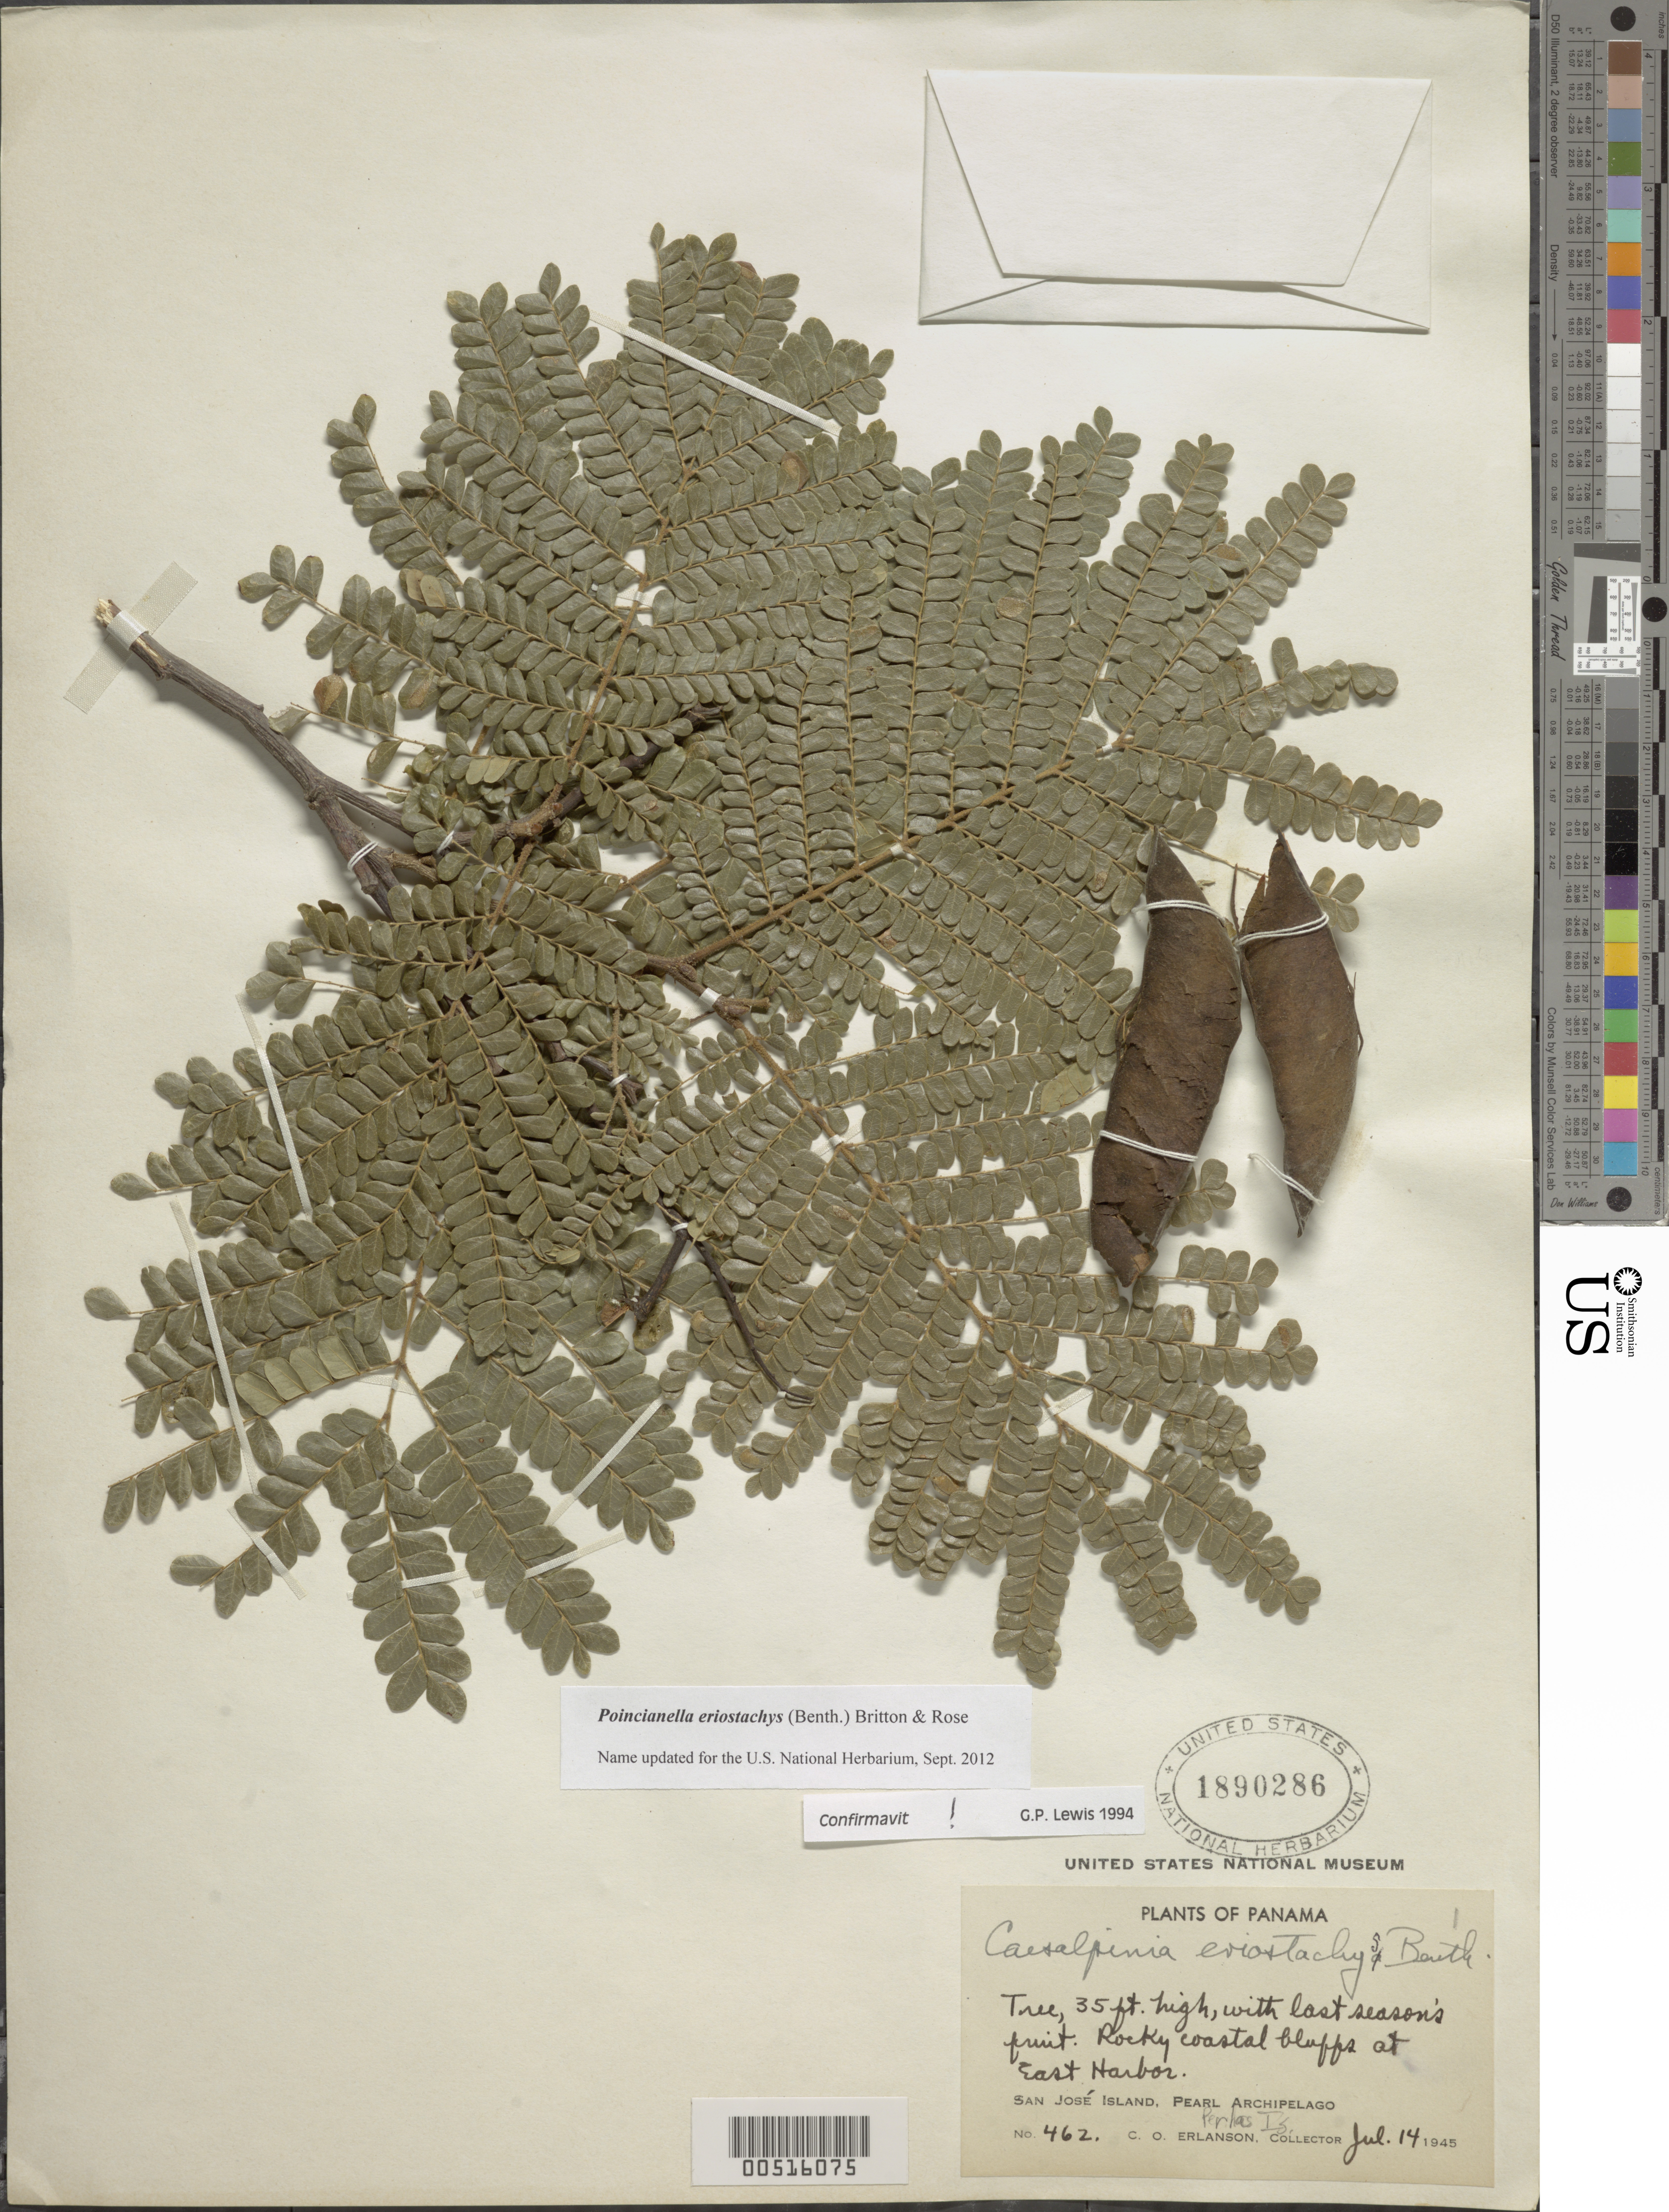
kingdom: Plantae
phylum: Tracheophyta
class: Magnoliopsida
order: Fabales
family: Fabaceae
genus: Cenostigma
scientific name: Cenostigma eriostachys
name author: (Benth.) Gagnon & G.P. Lewis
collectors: C. O. Erlanson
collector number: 462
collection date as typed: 14 Jul 1945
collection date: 1945-07-14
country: Panama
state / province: Panamá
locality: E harbor [Perlas Is.]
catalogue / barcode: US 1890286